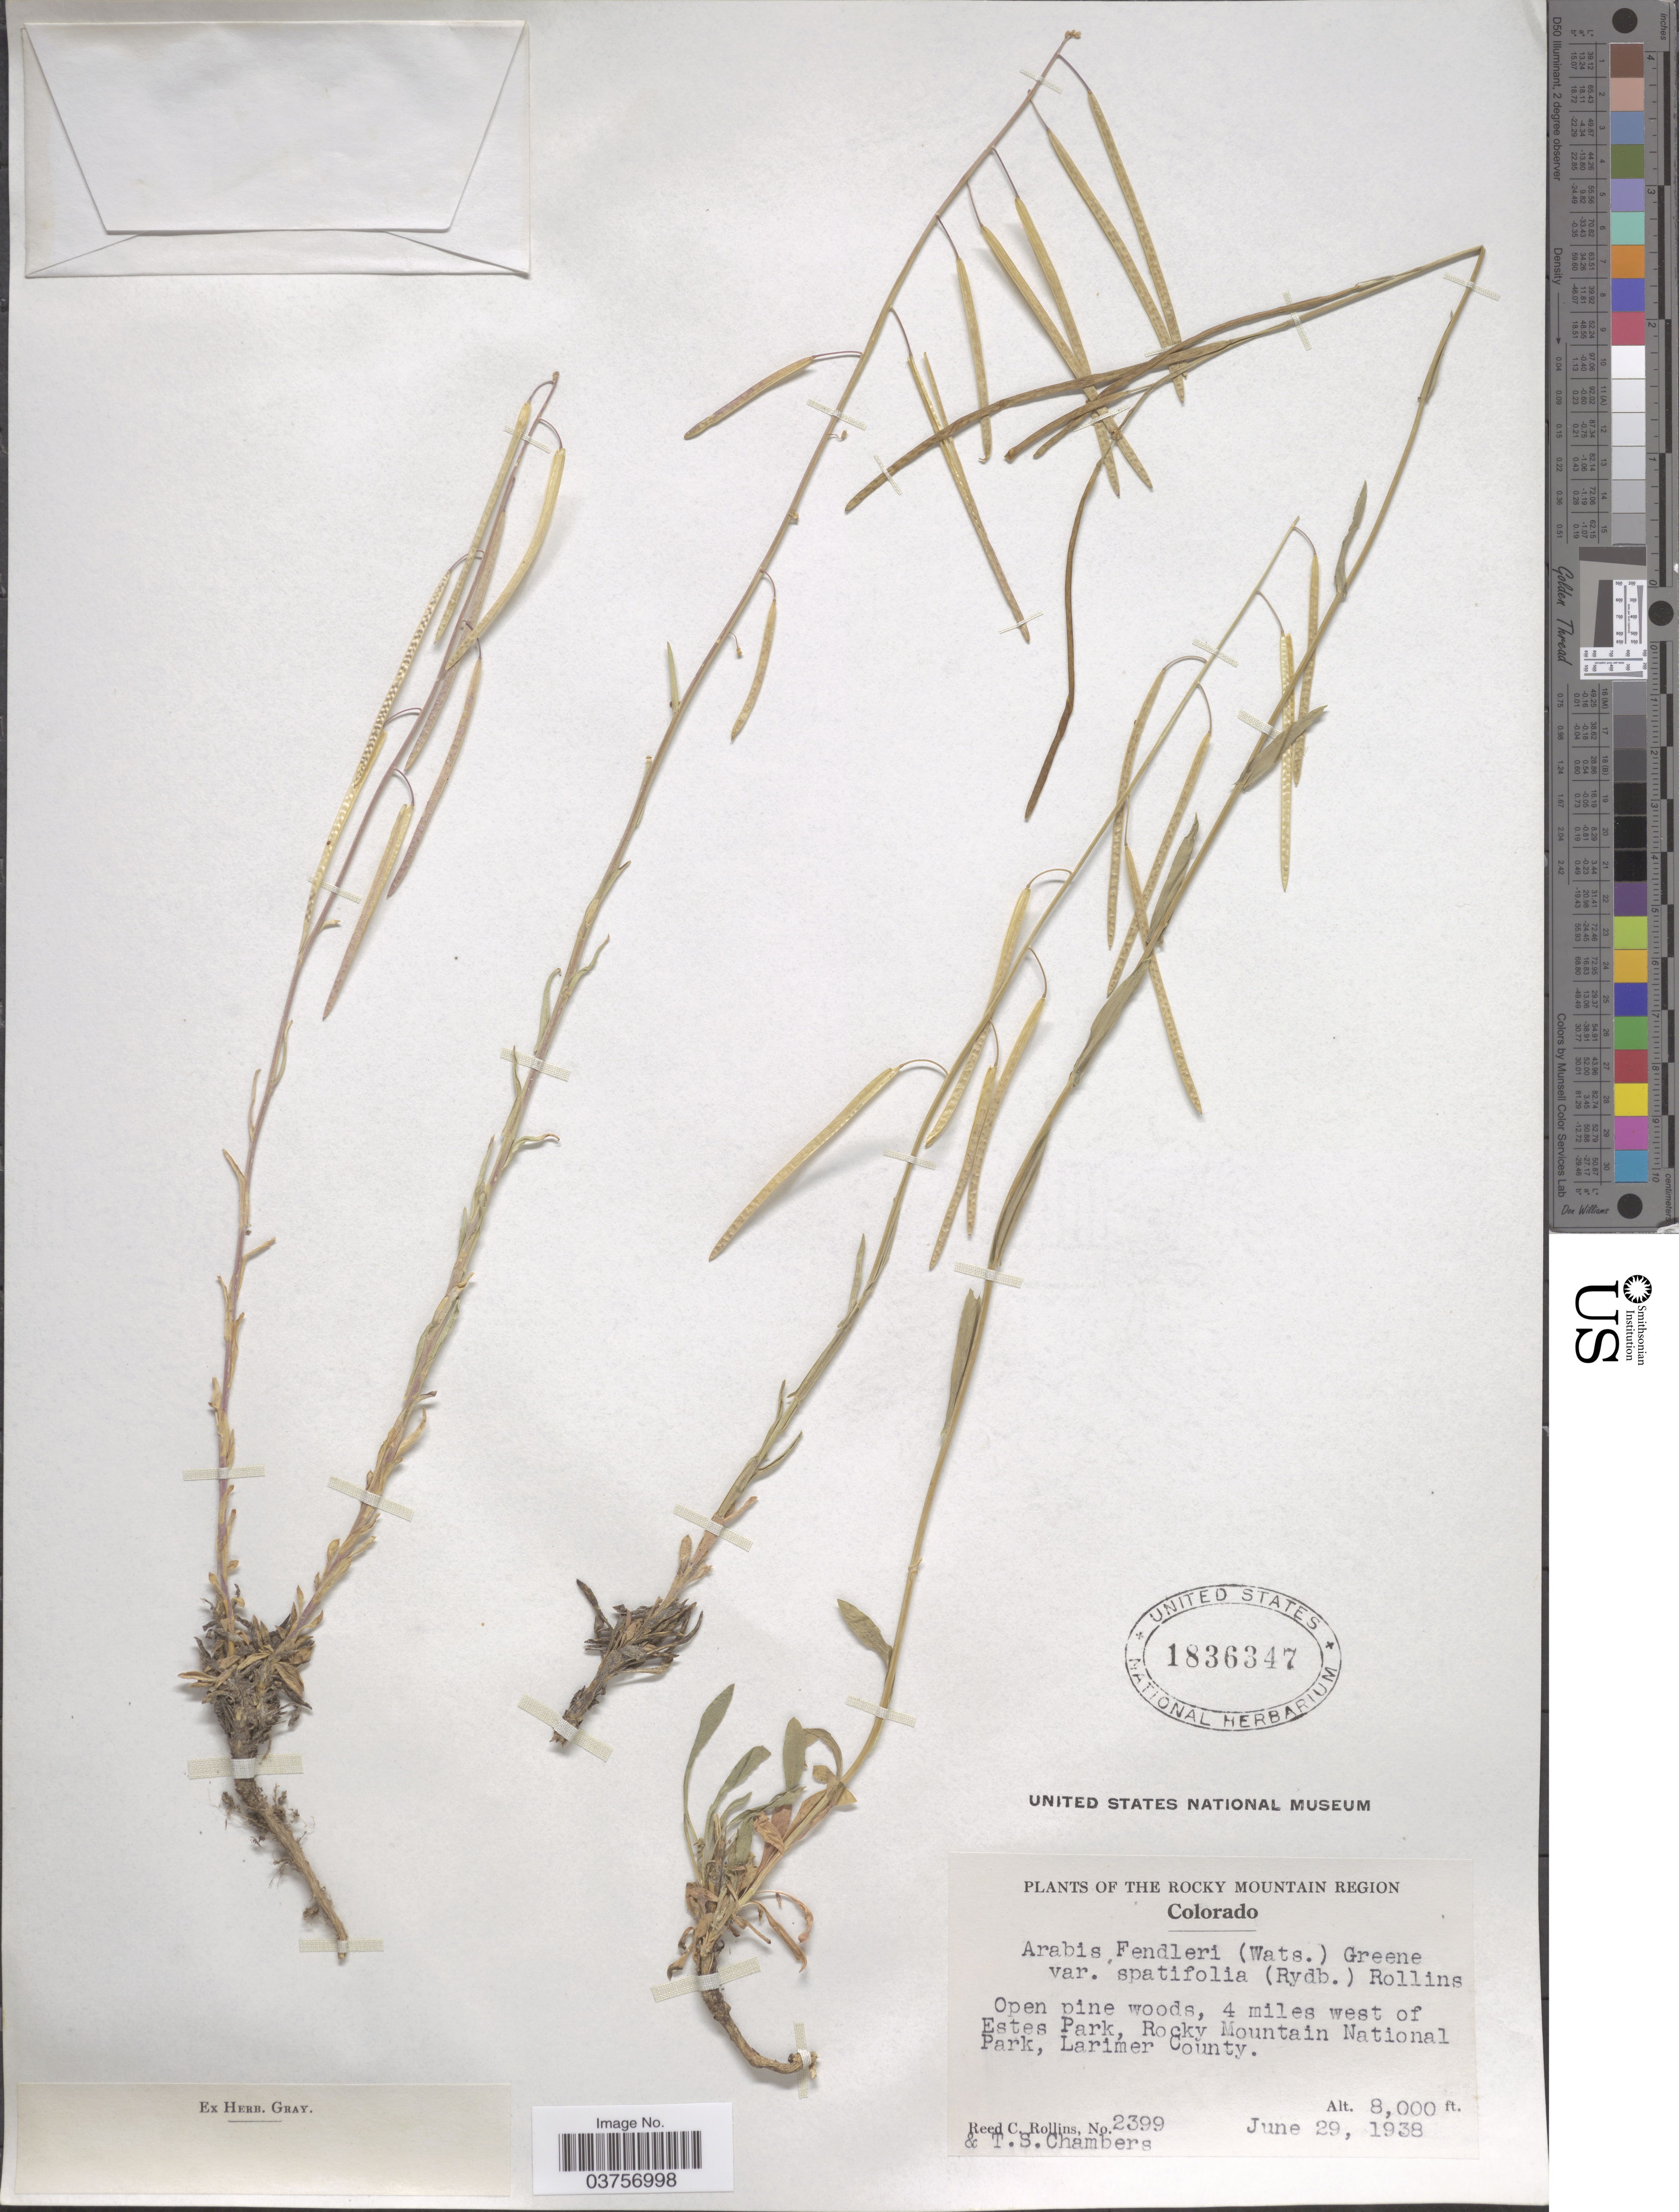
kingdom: Plantae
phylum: Tracheophyta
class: Magnoliopsida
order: Brassicales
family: Brassicaceae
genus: Arabis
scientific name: Arabis fendleri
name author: (S. Watson) Greene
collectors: R. C. Rollins & T. Chambers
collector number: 2399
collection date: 1938-06-29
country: United States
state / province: Colorado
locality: The Rocky Mountain Region. 4 miles west of Estes Park, Rocky Mountain National Park, Larimer County.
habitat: open pine woods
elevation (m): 2438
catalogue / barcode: US 1836347